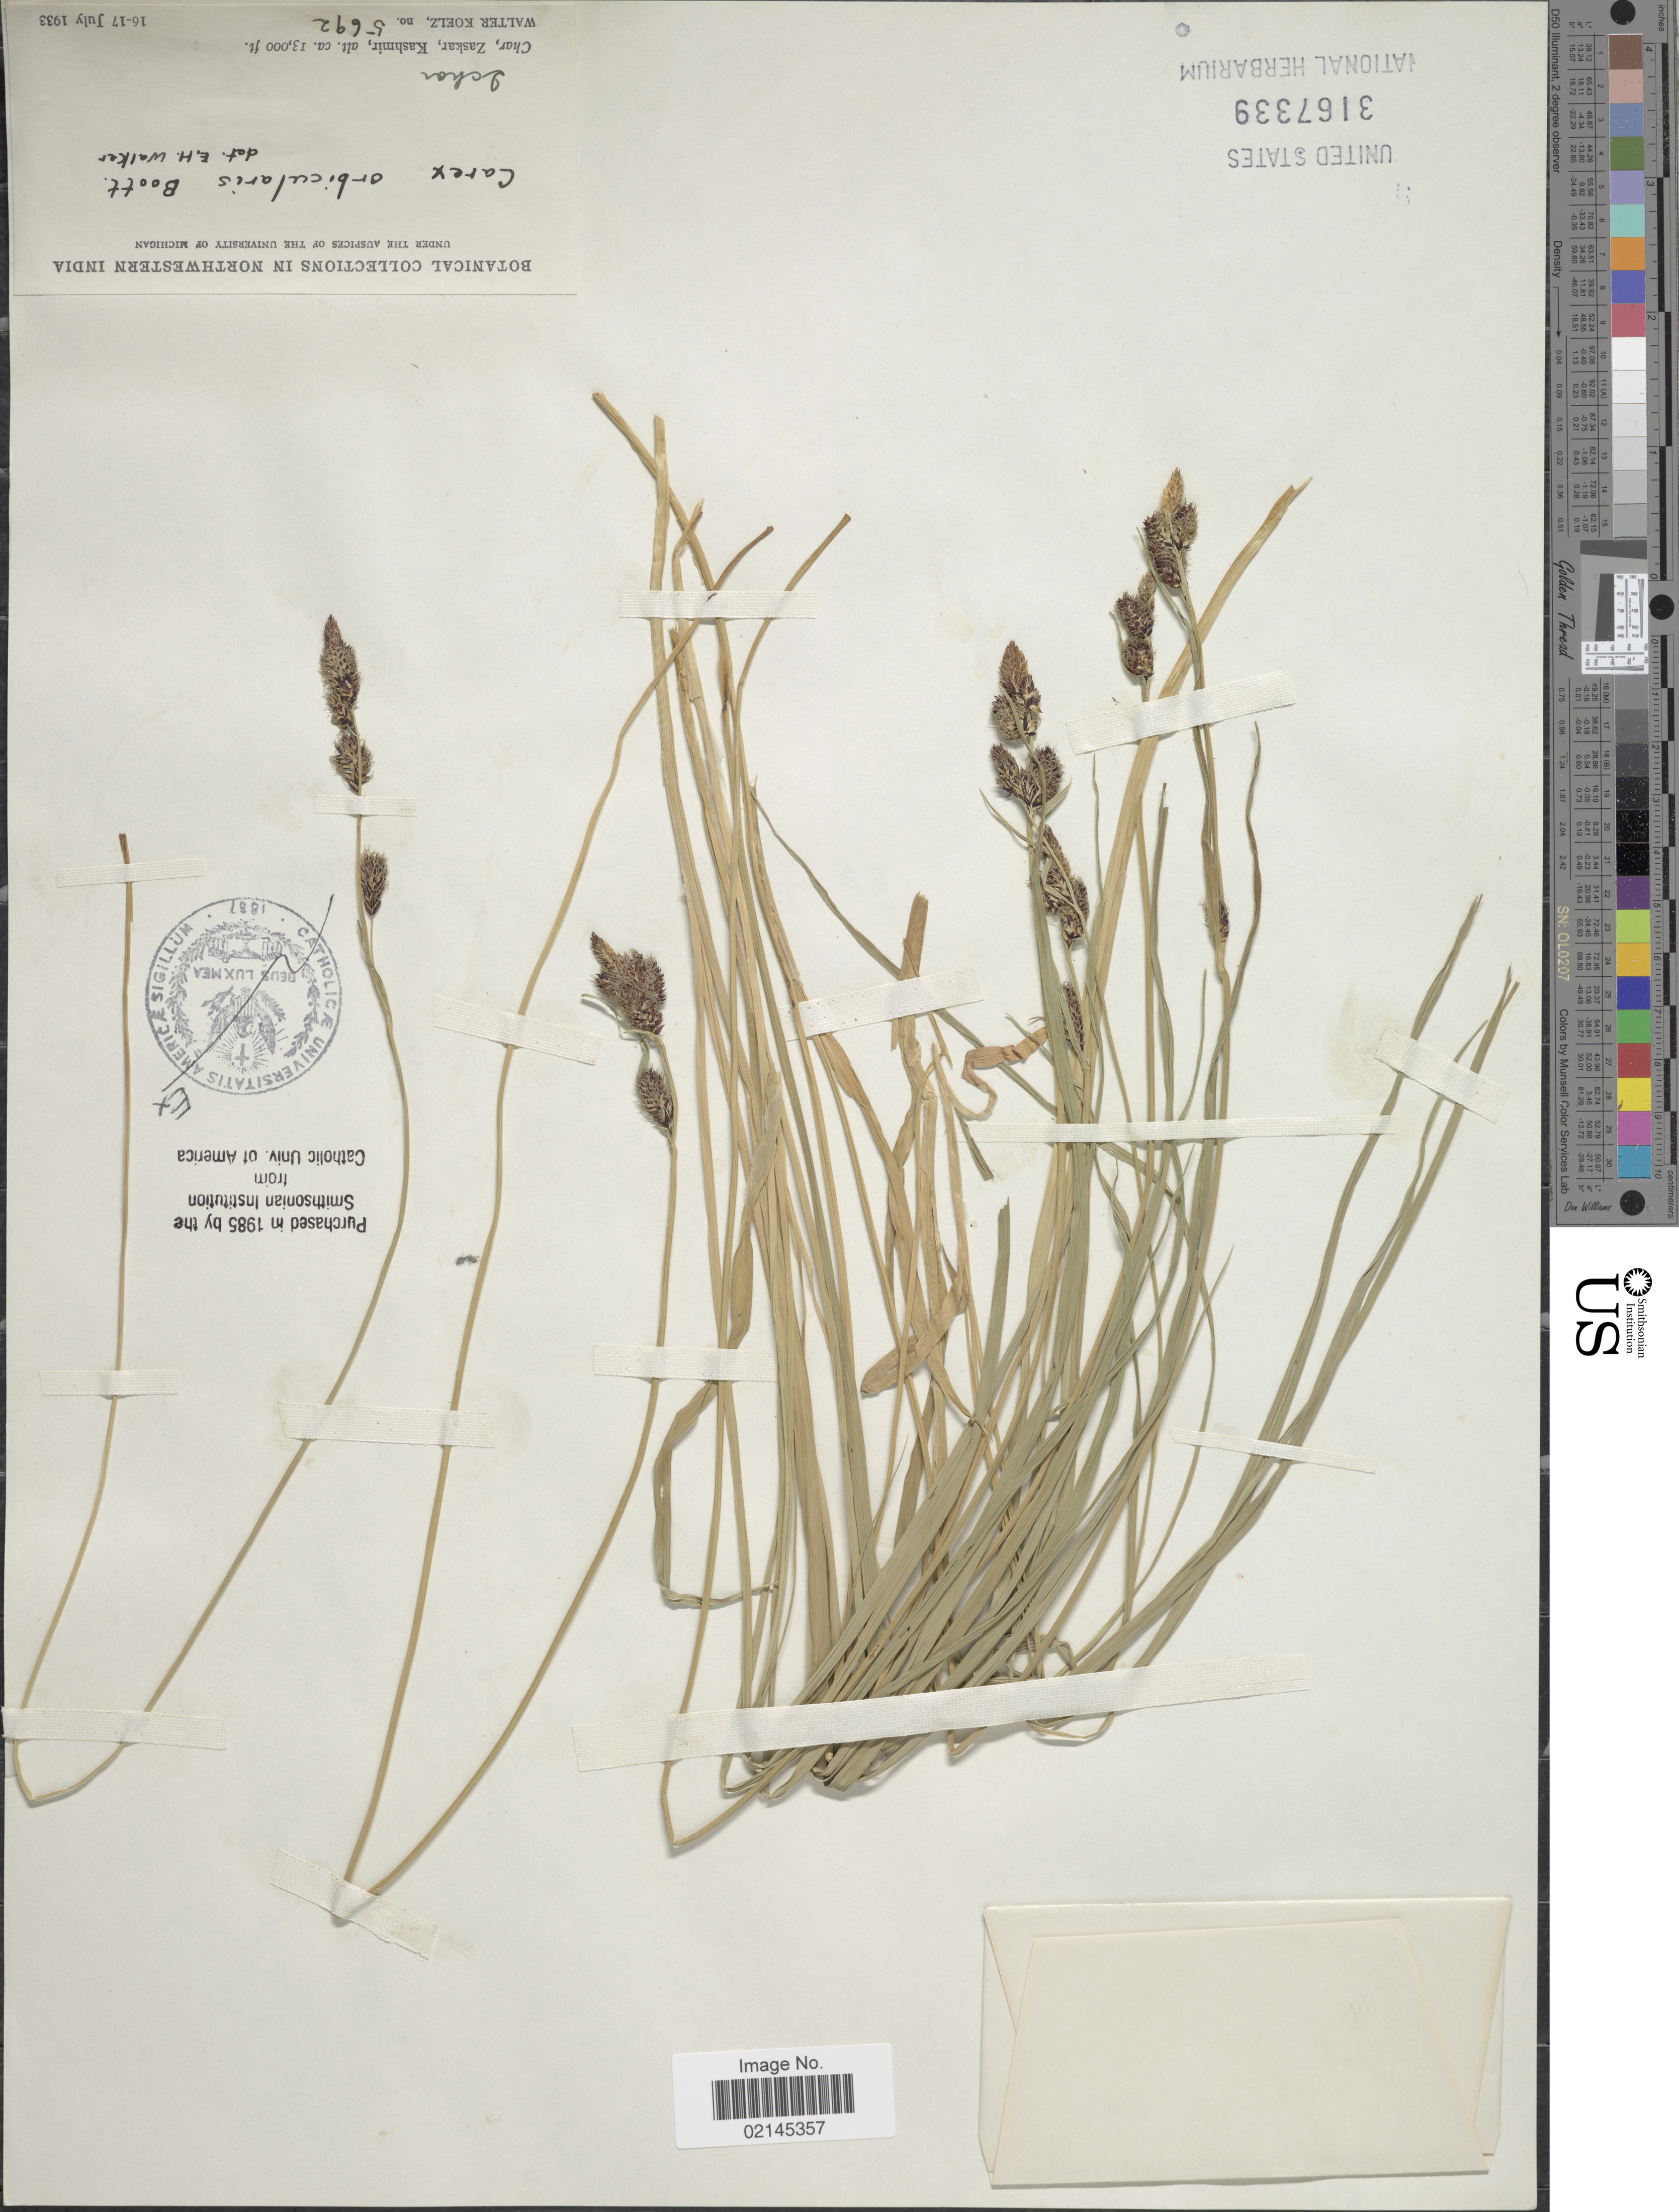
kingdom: Plantae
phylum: Tracheophyta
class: Liliopsida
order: Poales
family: Cyperaceae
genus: Carex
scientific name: Carex orbicularis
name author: Boott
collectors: W. N. Koelz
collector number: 5692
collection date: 1933-07-16/1933-07-17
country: India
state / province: Jammu and Kashmir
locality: Northwestern India. Char, Zaskar, Kashmir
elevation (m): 3962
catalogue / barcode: US 3167339